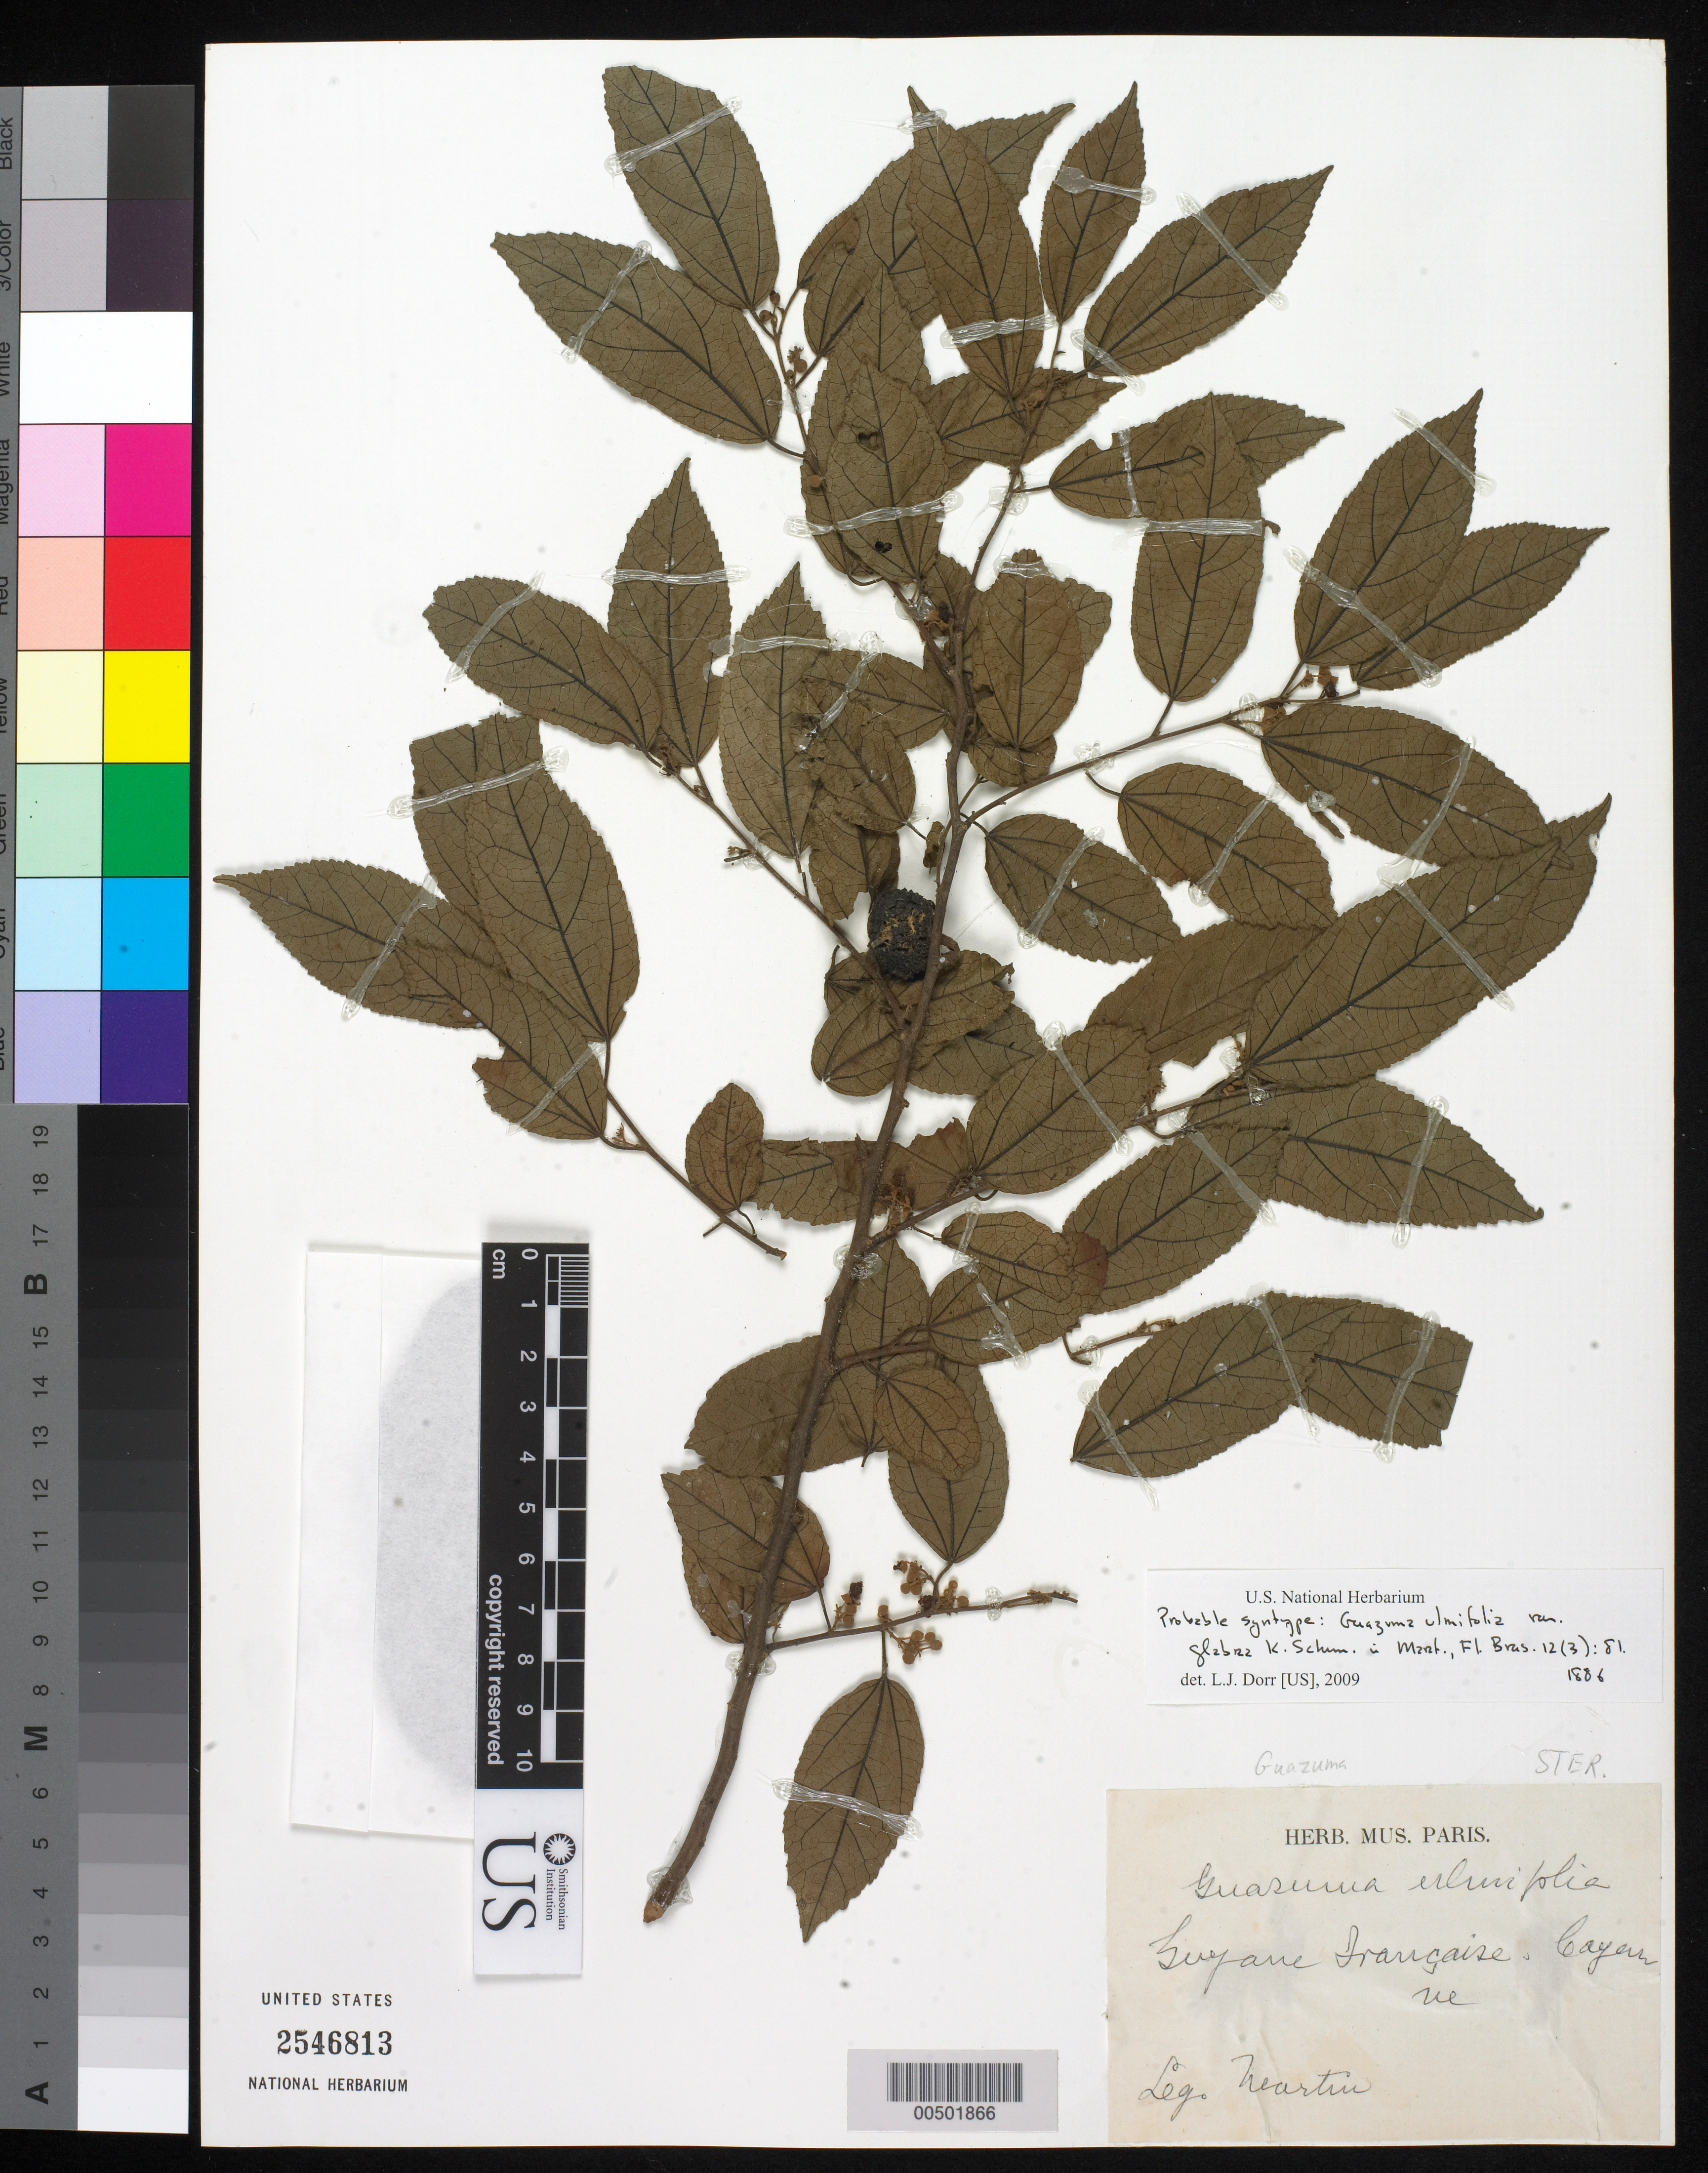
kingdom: Plantae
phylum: Tracheophyta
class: Magnoliopsida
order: Malvales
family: Malvaceae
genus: Guazuma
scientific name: Guazuma ulmifolia var. glabra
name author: K. Schum. in Mart.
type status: Possible Syntype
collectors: Martin, --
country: French Guiana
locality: Guyane Française. Cayenne.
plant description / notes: According to Tropicos, lectotype collection is Poeppig 2118 (Brazil) as designated by Freytag, Ceiba 1: 220 (1951), but specific herbarium was not cited.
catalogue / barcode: US 2546813